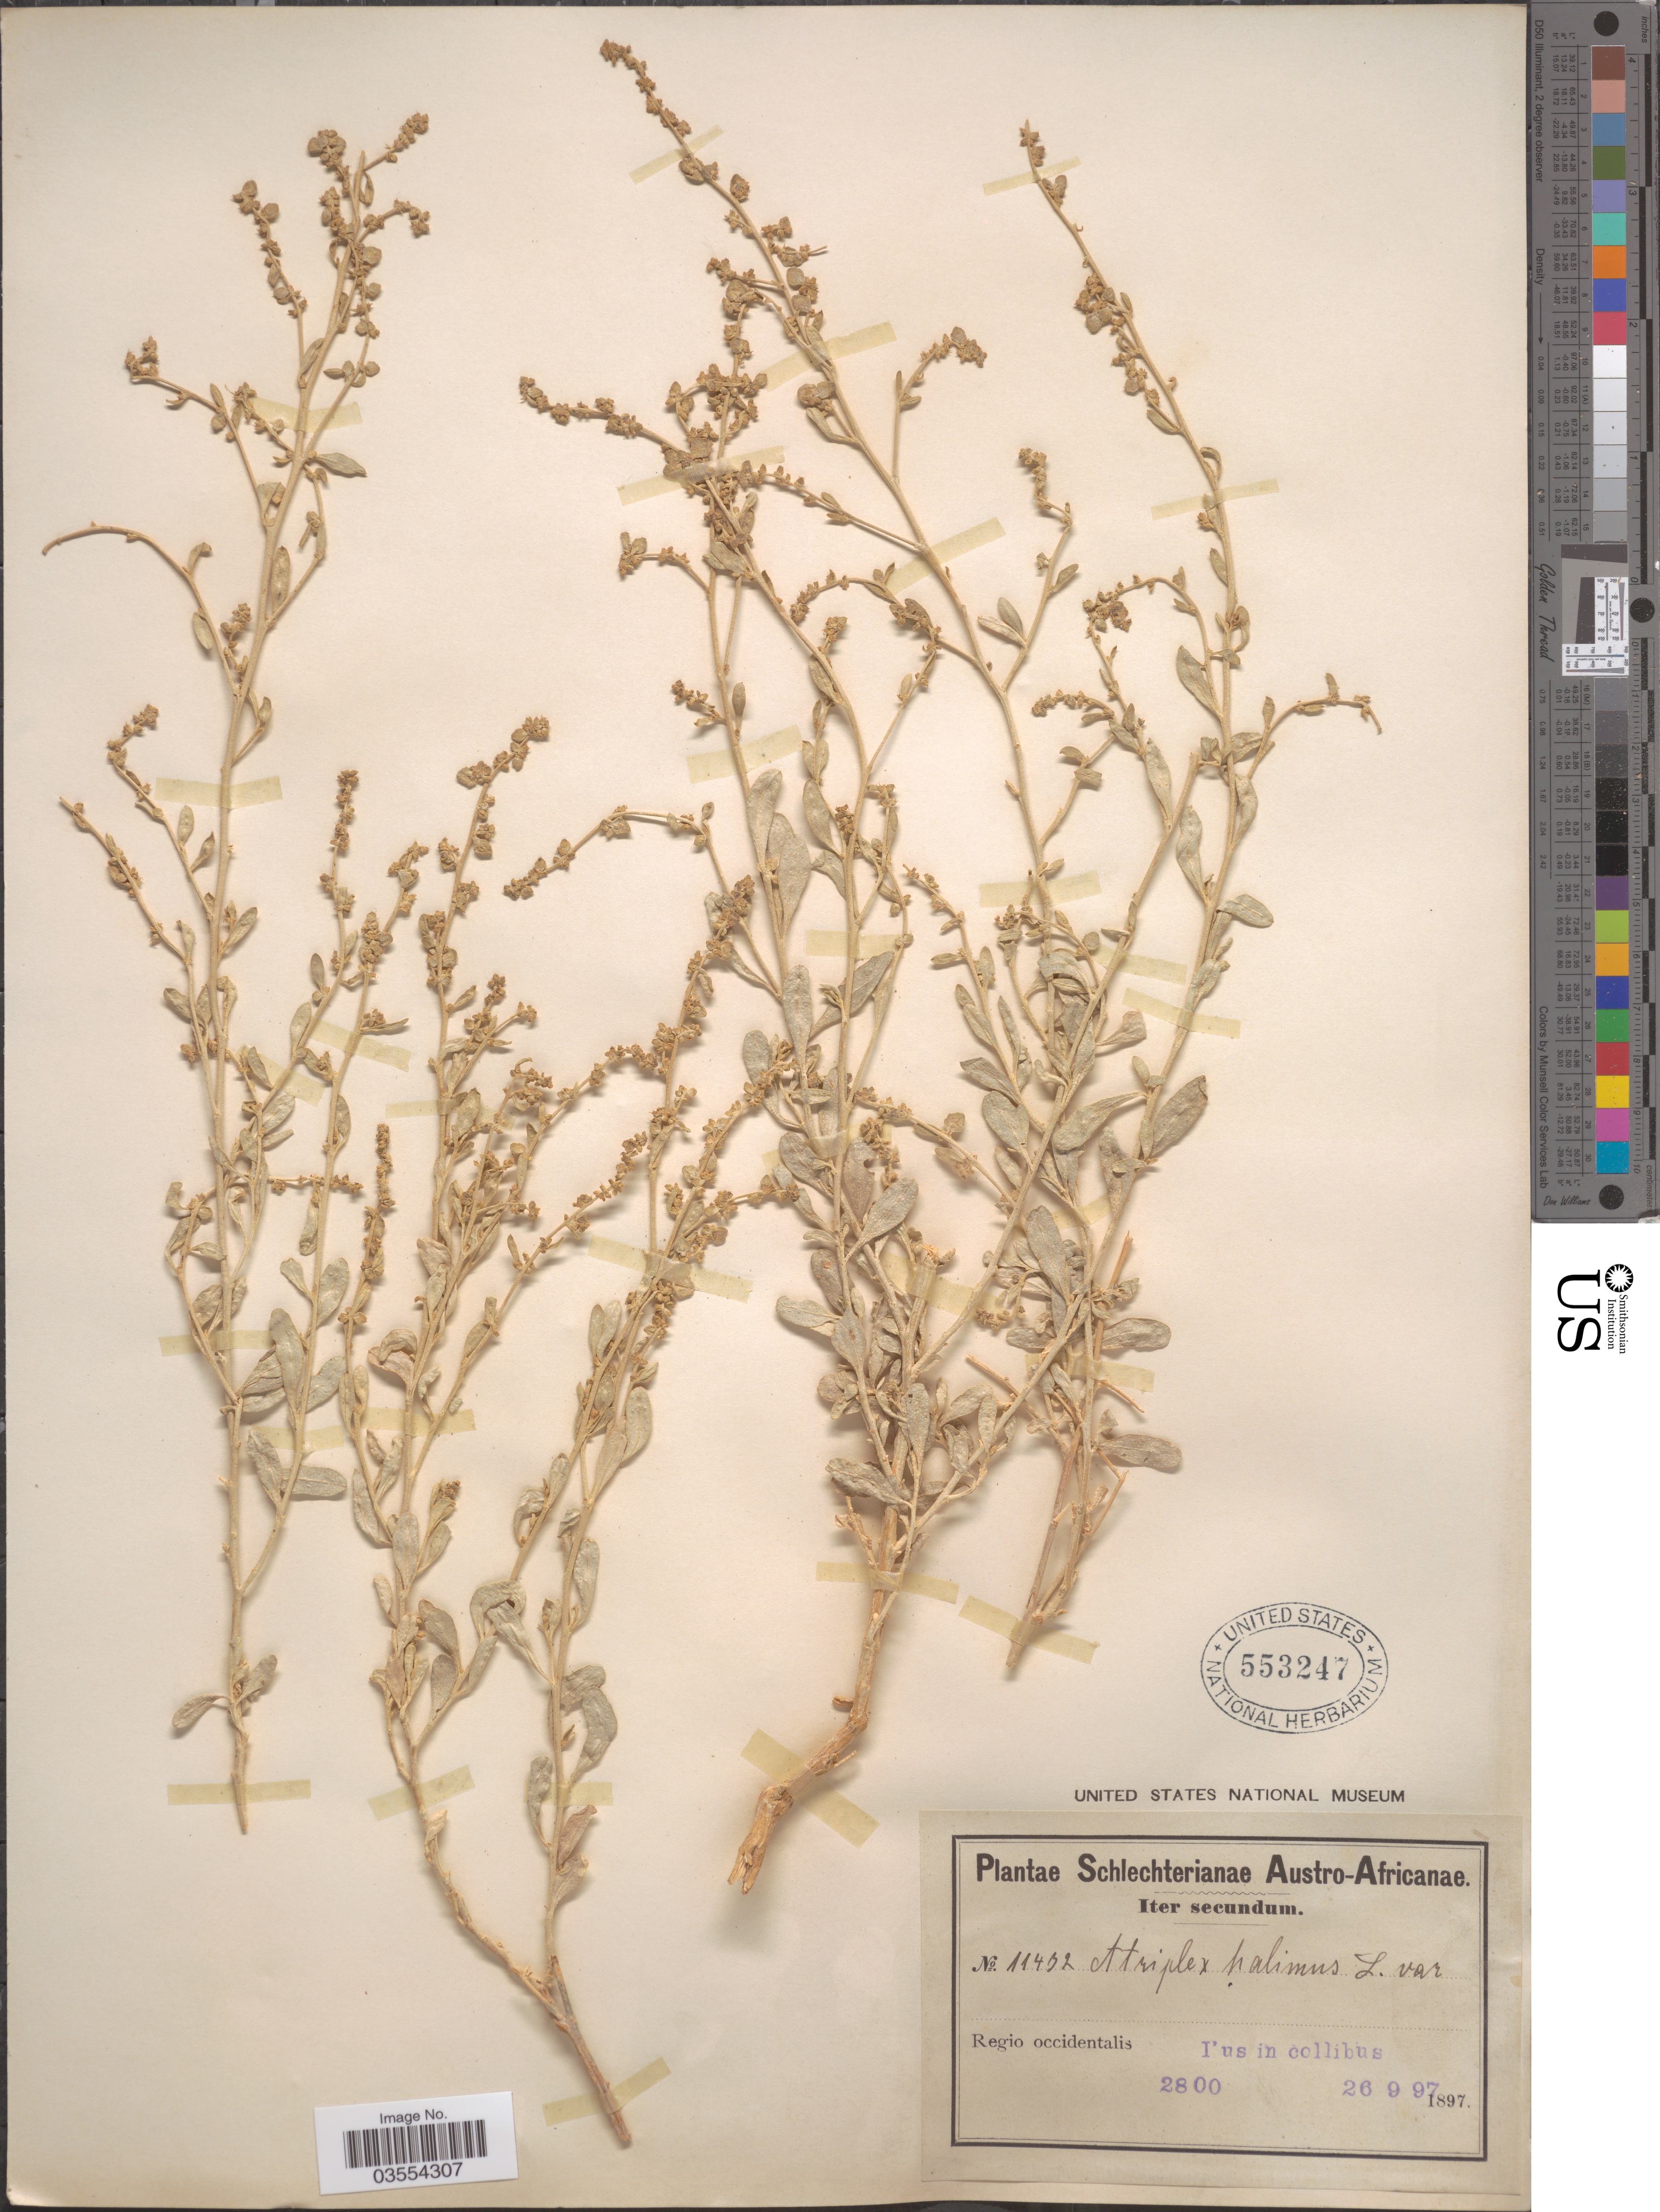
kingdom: Plantae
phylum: Tracheophyta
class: Magnoliopsida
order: Caryophyllales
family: Amaranthaceae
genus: Atriplex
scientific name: Atriplex halimus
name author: L.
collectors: Schlechter, --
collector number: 11432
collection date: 1897-09-26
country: South Africa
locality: Austro-Africanæ. Regio occidentalis, l'us in collibus.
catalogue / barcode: US 553247